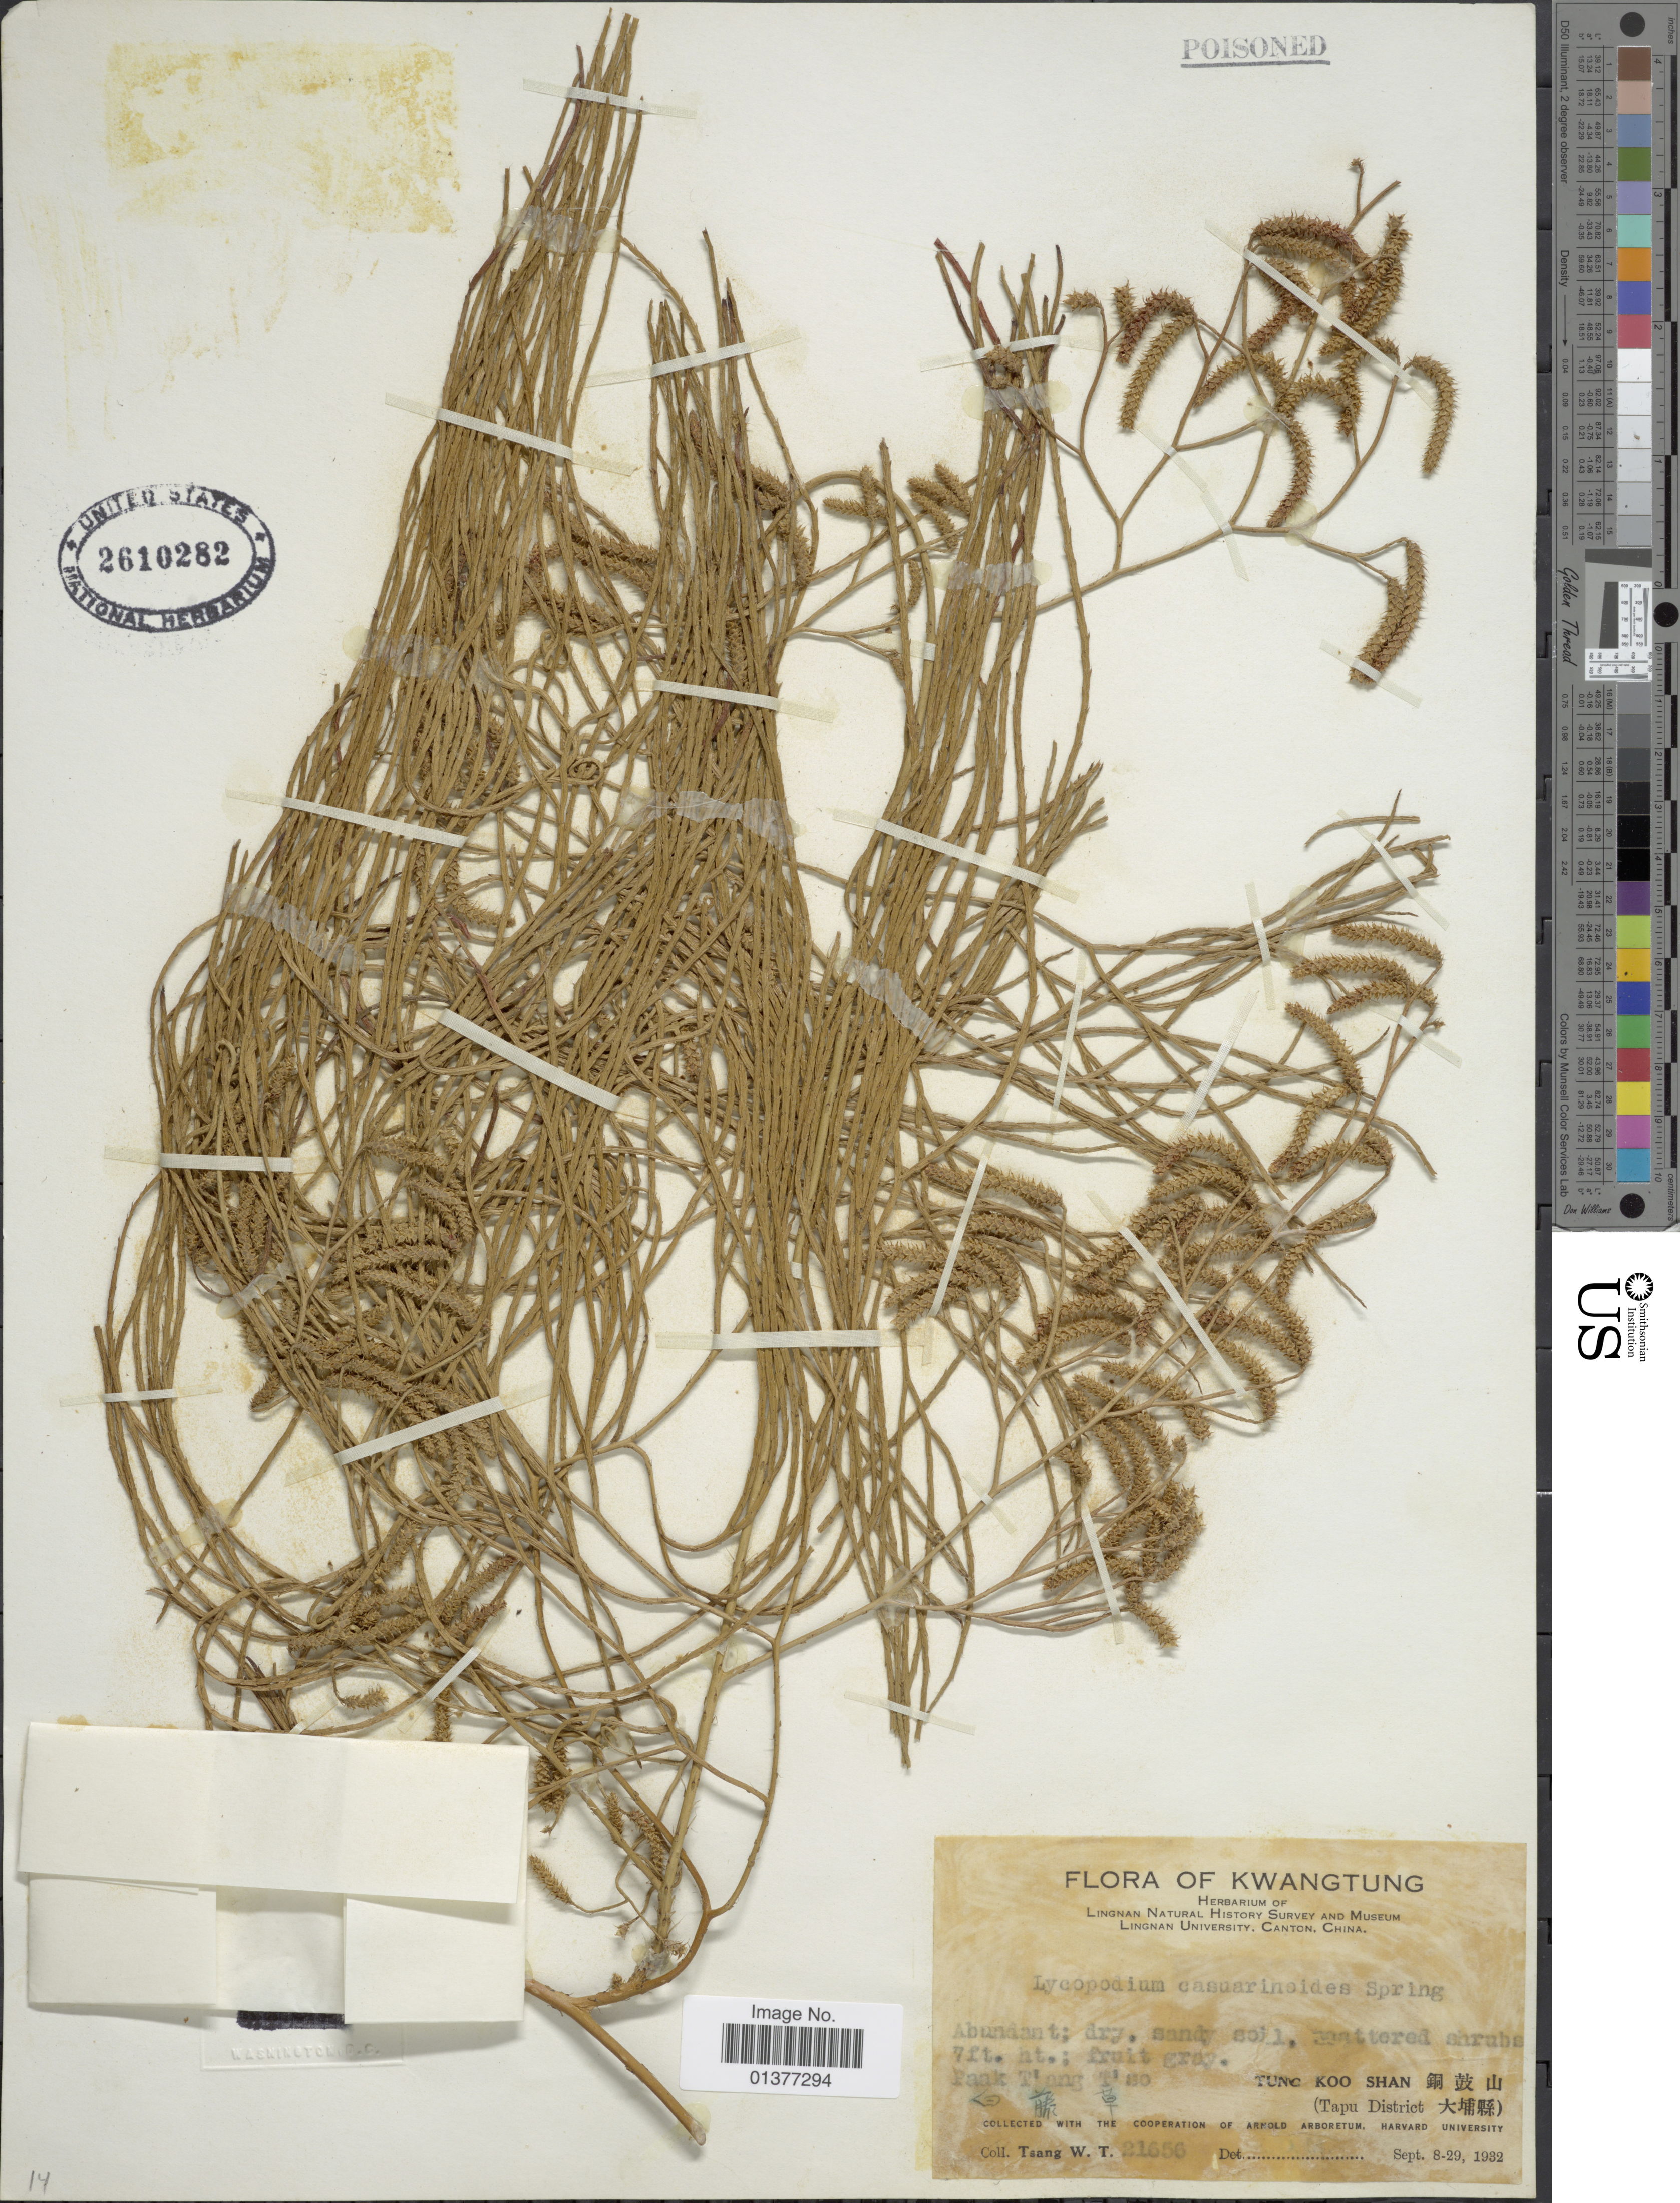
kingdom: Plantae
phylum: Tracheophyta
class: Lycopodiopsida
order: Lycopodiales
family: Lycopodiaceae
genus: Lycopodiastrum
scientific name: Lycopodiastrum casuarinoides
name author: (Spring) Holub ex R.D. Dixit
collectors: W. T. Tsang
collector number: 21656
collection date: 1932-09-08/1932-09-29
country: China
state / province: Guangdong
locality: Kwangtung, Tung Koo Shan, Tapu district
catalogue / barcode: US 2610282